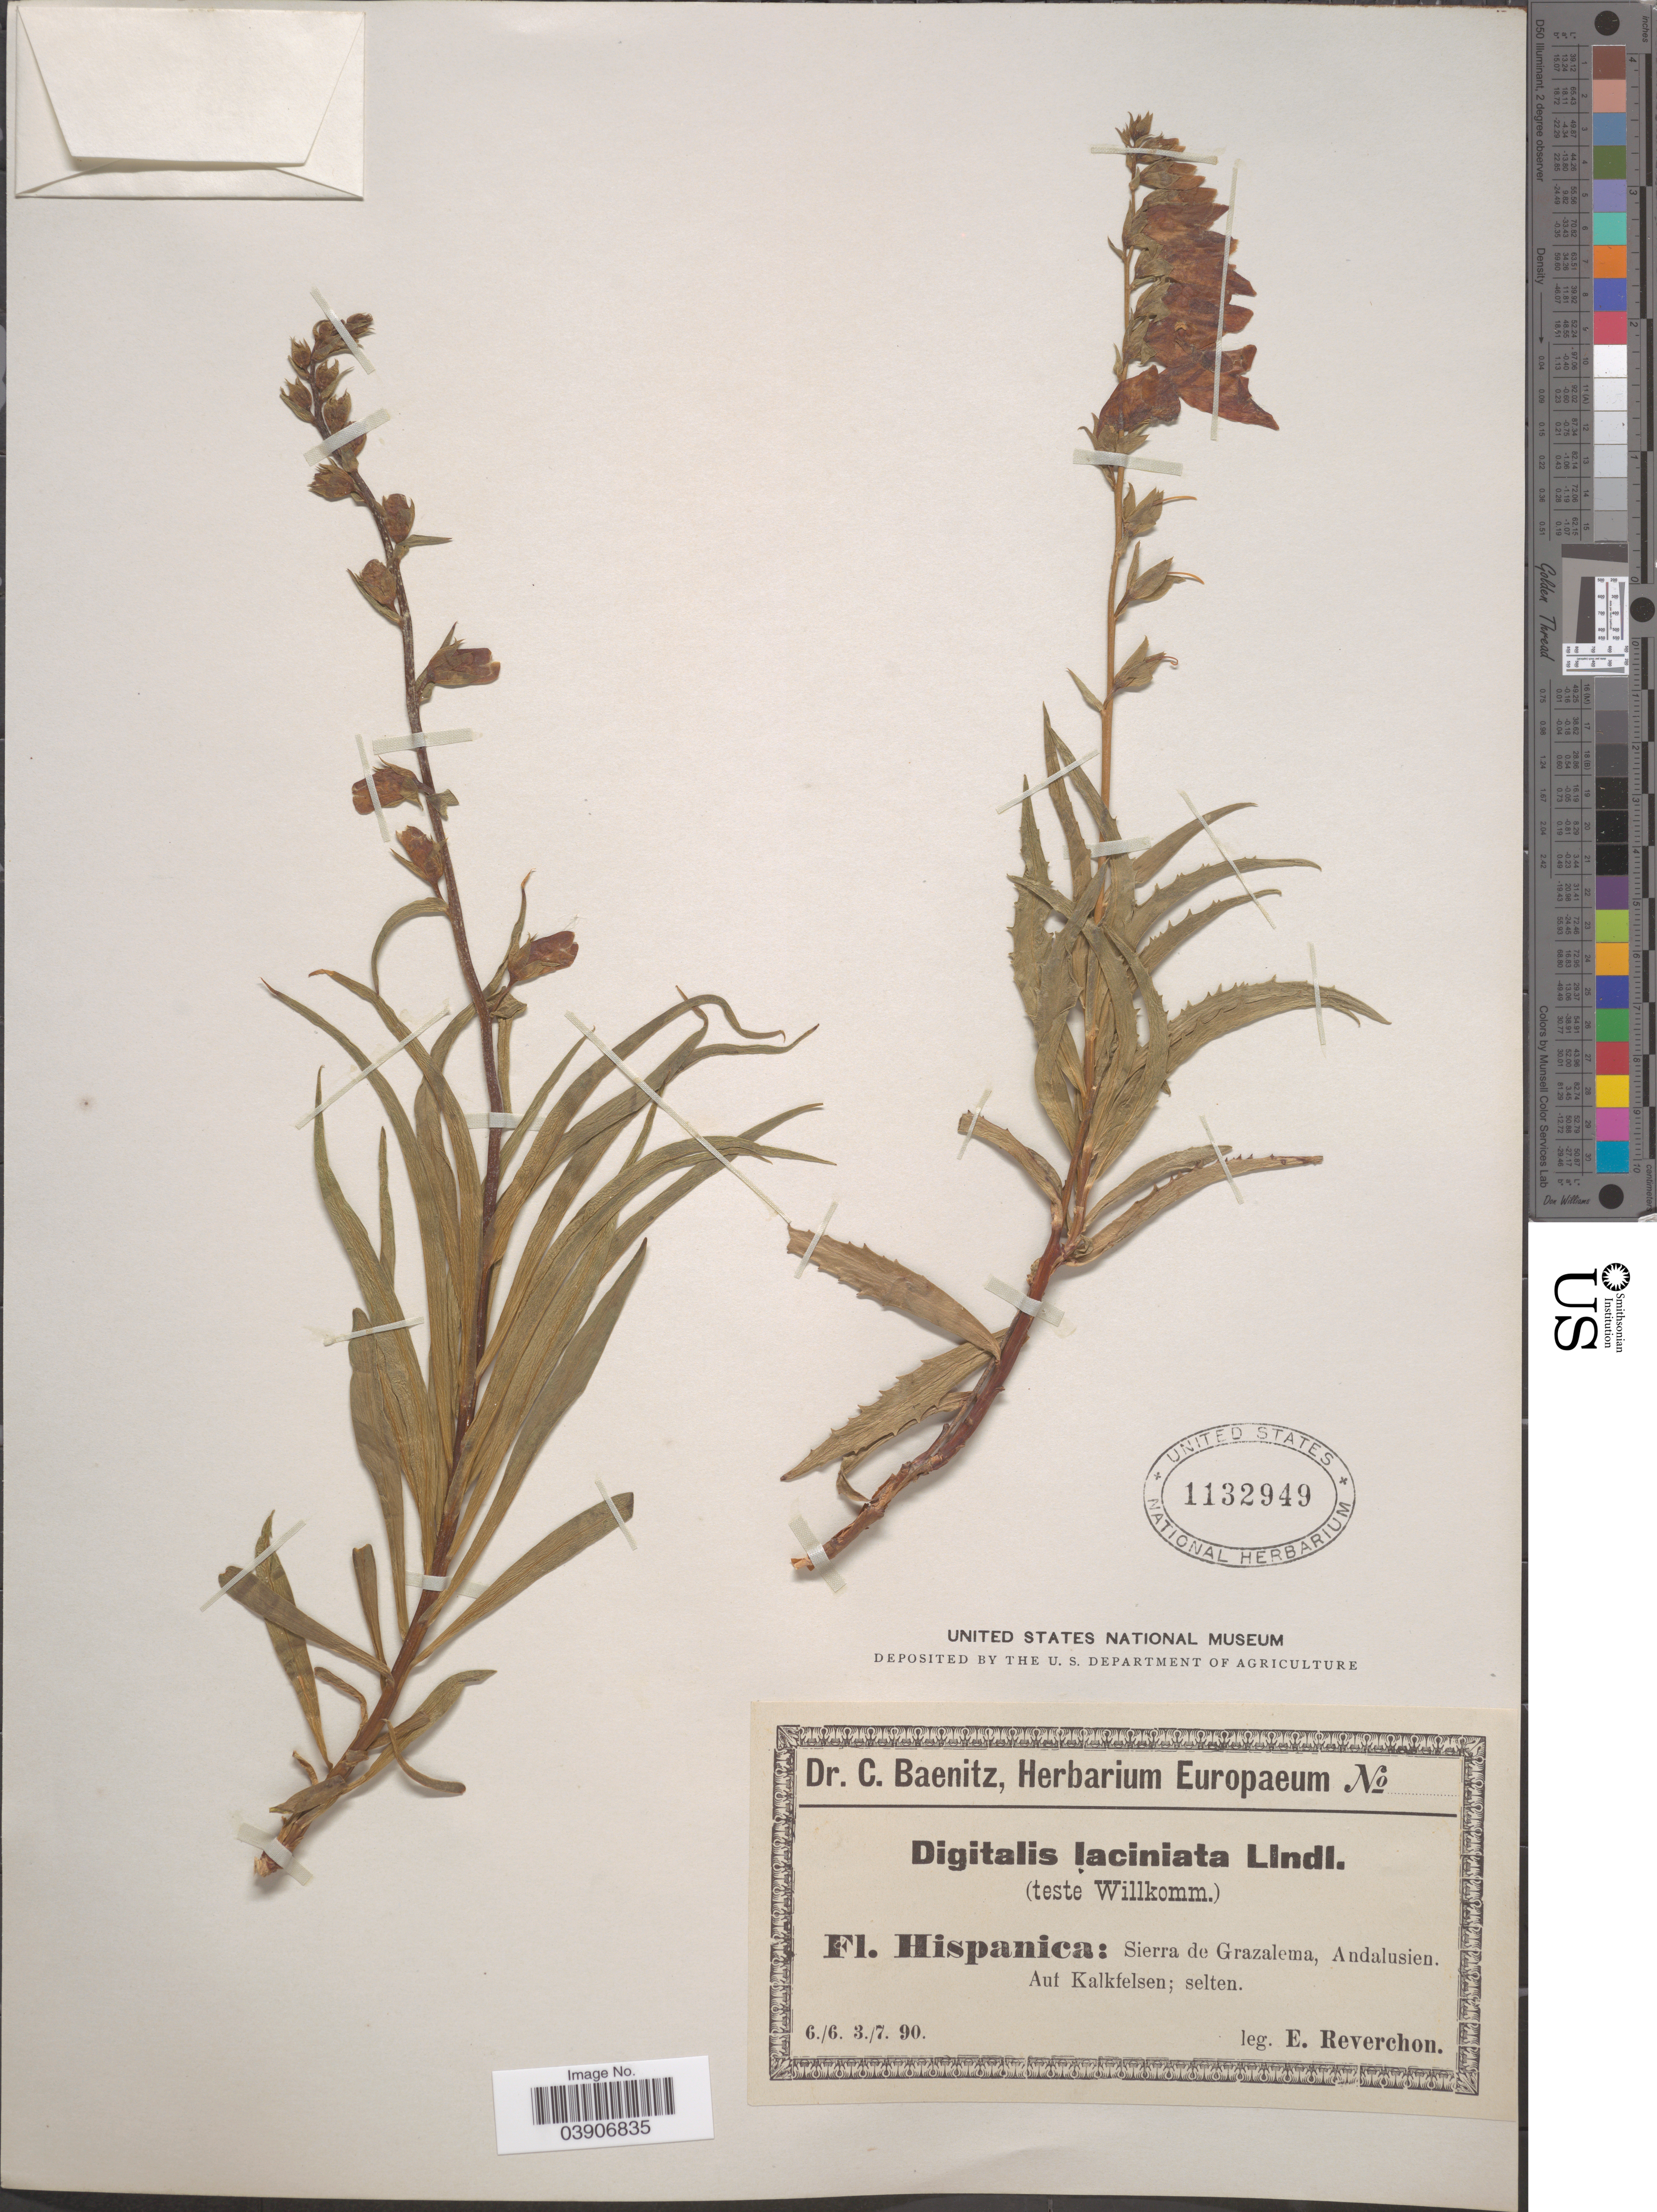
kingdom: Plantae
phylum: Tracheophyta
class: Magnoliopsida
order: Lamiales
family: Plantaginaceae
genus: Digitalis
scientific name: Digitalis laciniata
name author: Lindl.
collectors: E. Reverchon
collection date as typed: Transcribed d/m/y: 6/6/90 to 3/7/90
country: Spain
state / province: Andalucía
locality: Hispanica: Sierra de Grazalema, Andalusien. Auf Kalkfelsen; selten.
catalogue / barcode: US 1132949